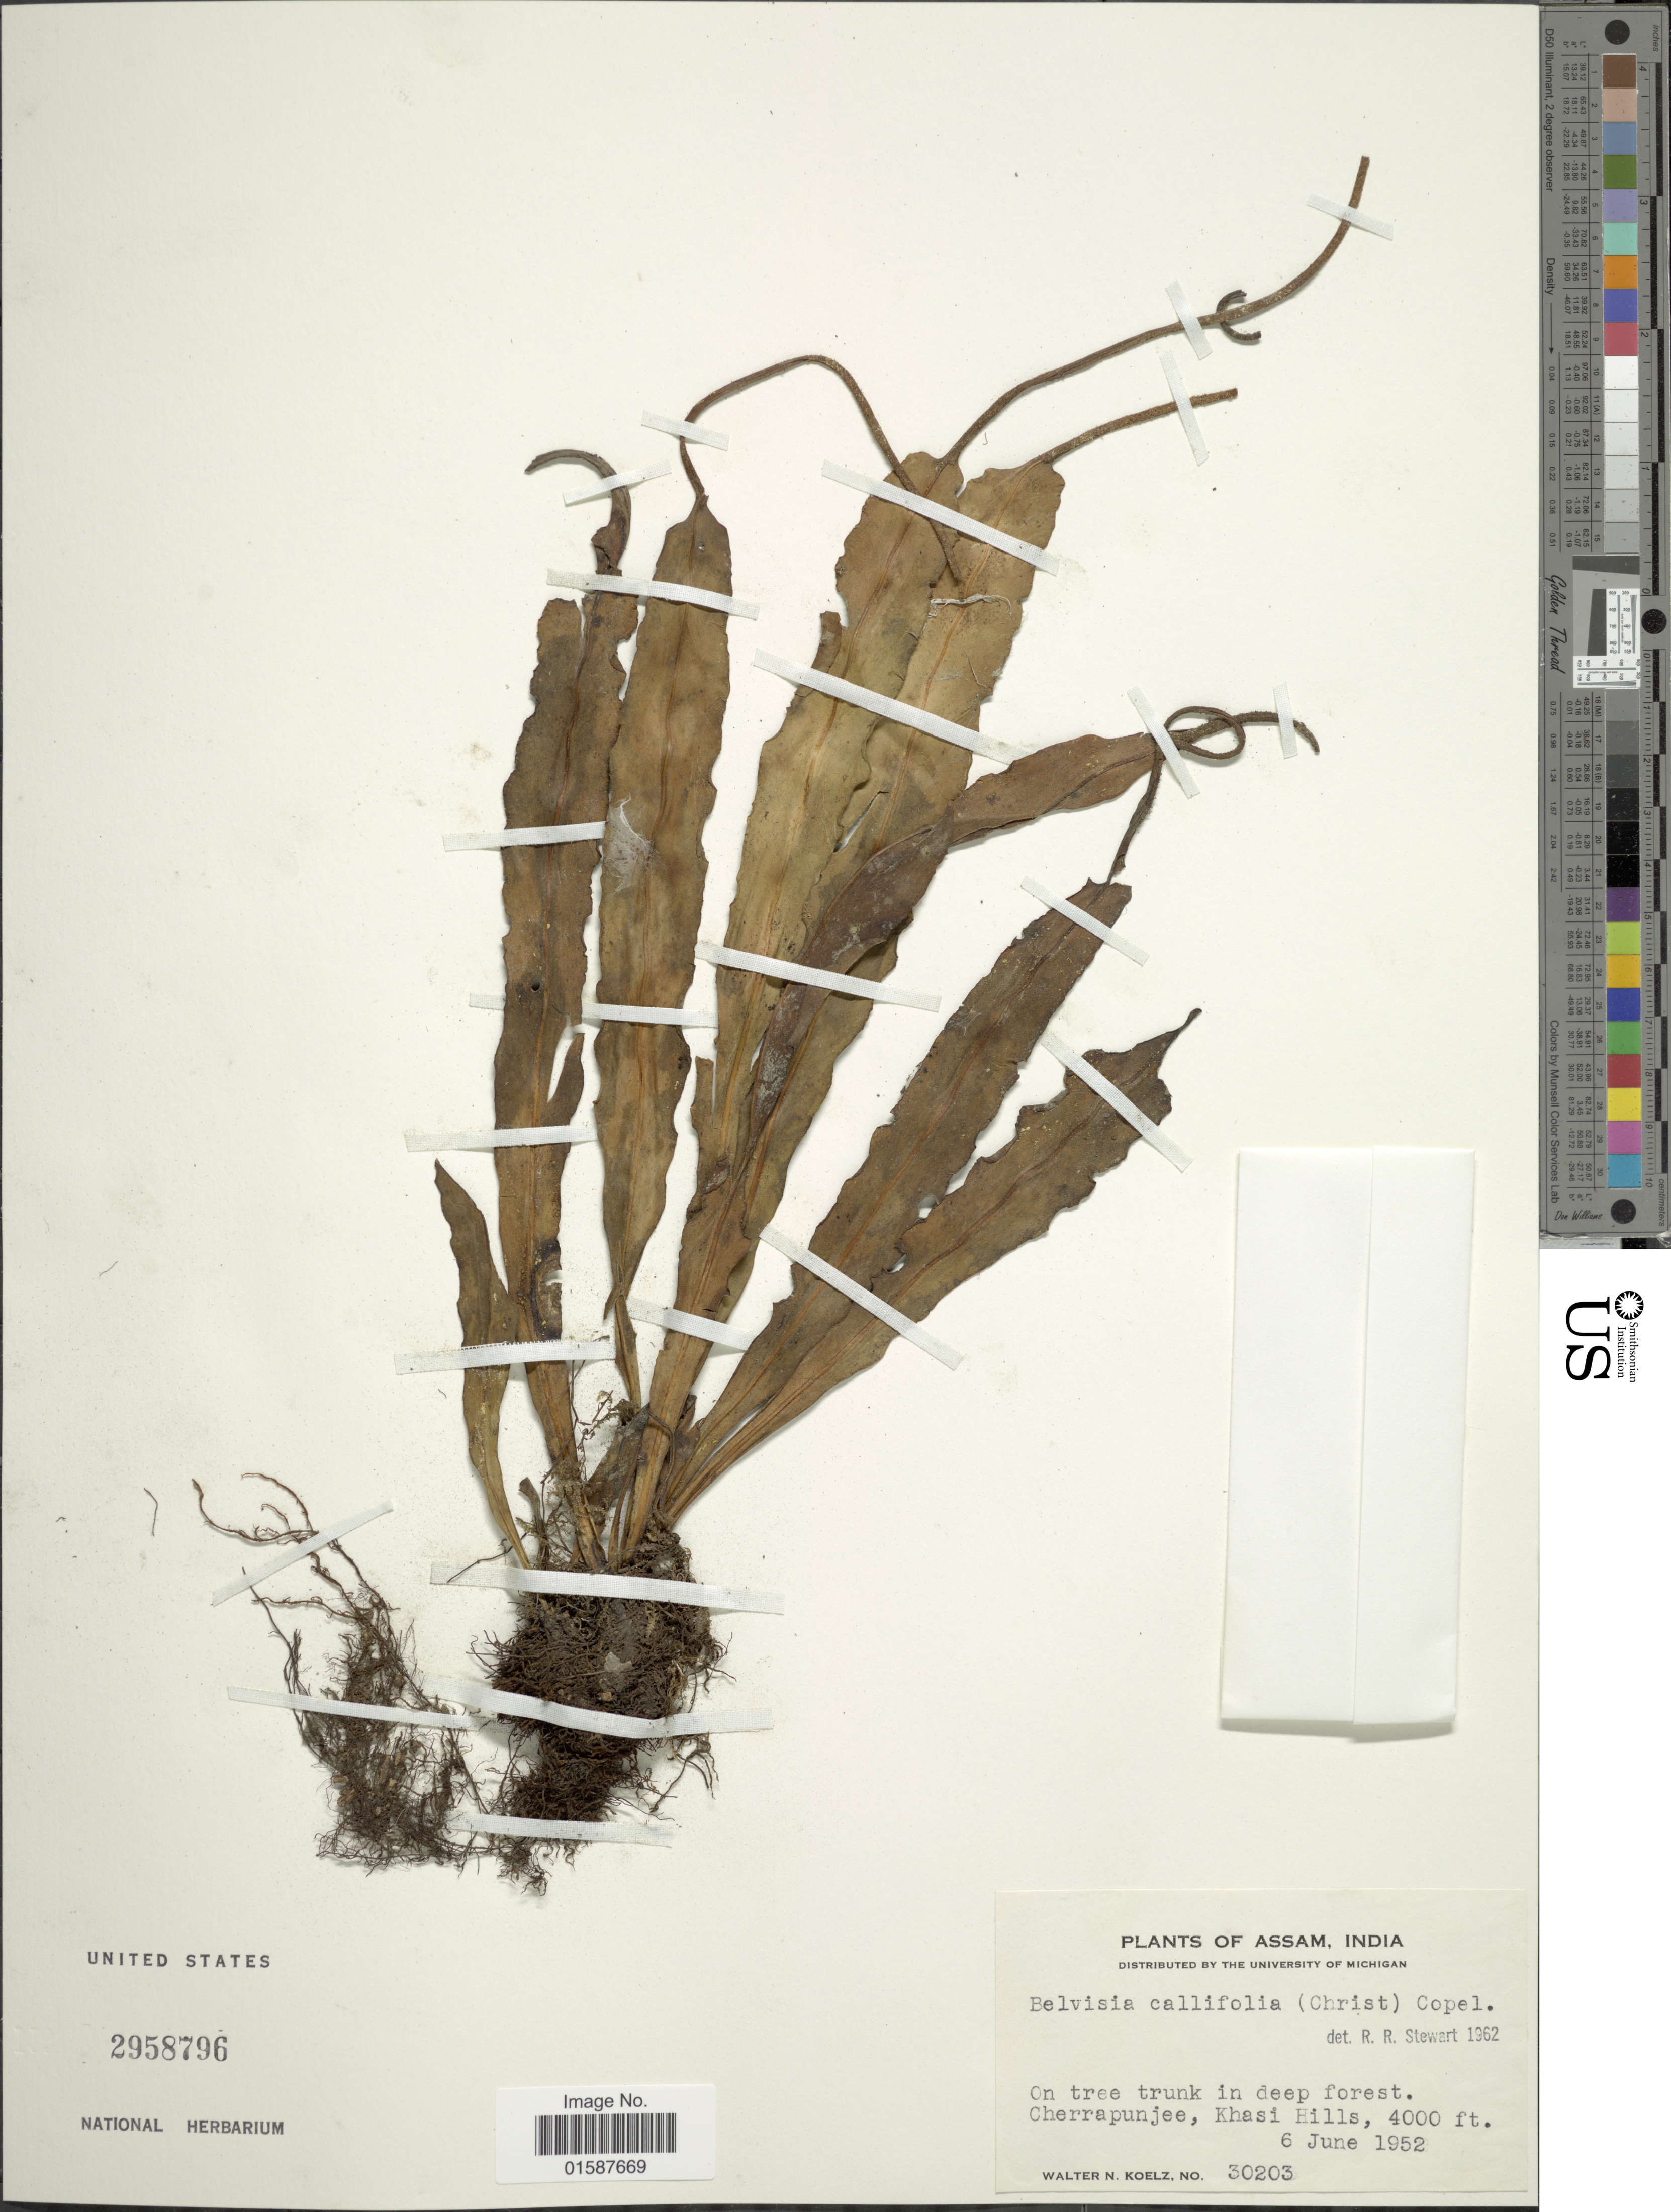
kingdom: Plantae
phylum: Tracheophyta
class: Polypodiopsida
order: Polypodiales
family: Polypodiaceae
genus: Lepisorus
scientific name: Lepisorus califolia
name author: (Christ)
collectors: W. N. Koelz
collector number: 30203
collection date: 1952-06-06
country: India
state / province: Meghalaya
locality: Cherrapunjee, Khasi Hills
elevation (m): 1219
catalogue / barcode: US 2958796